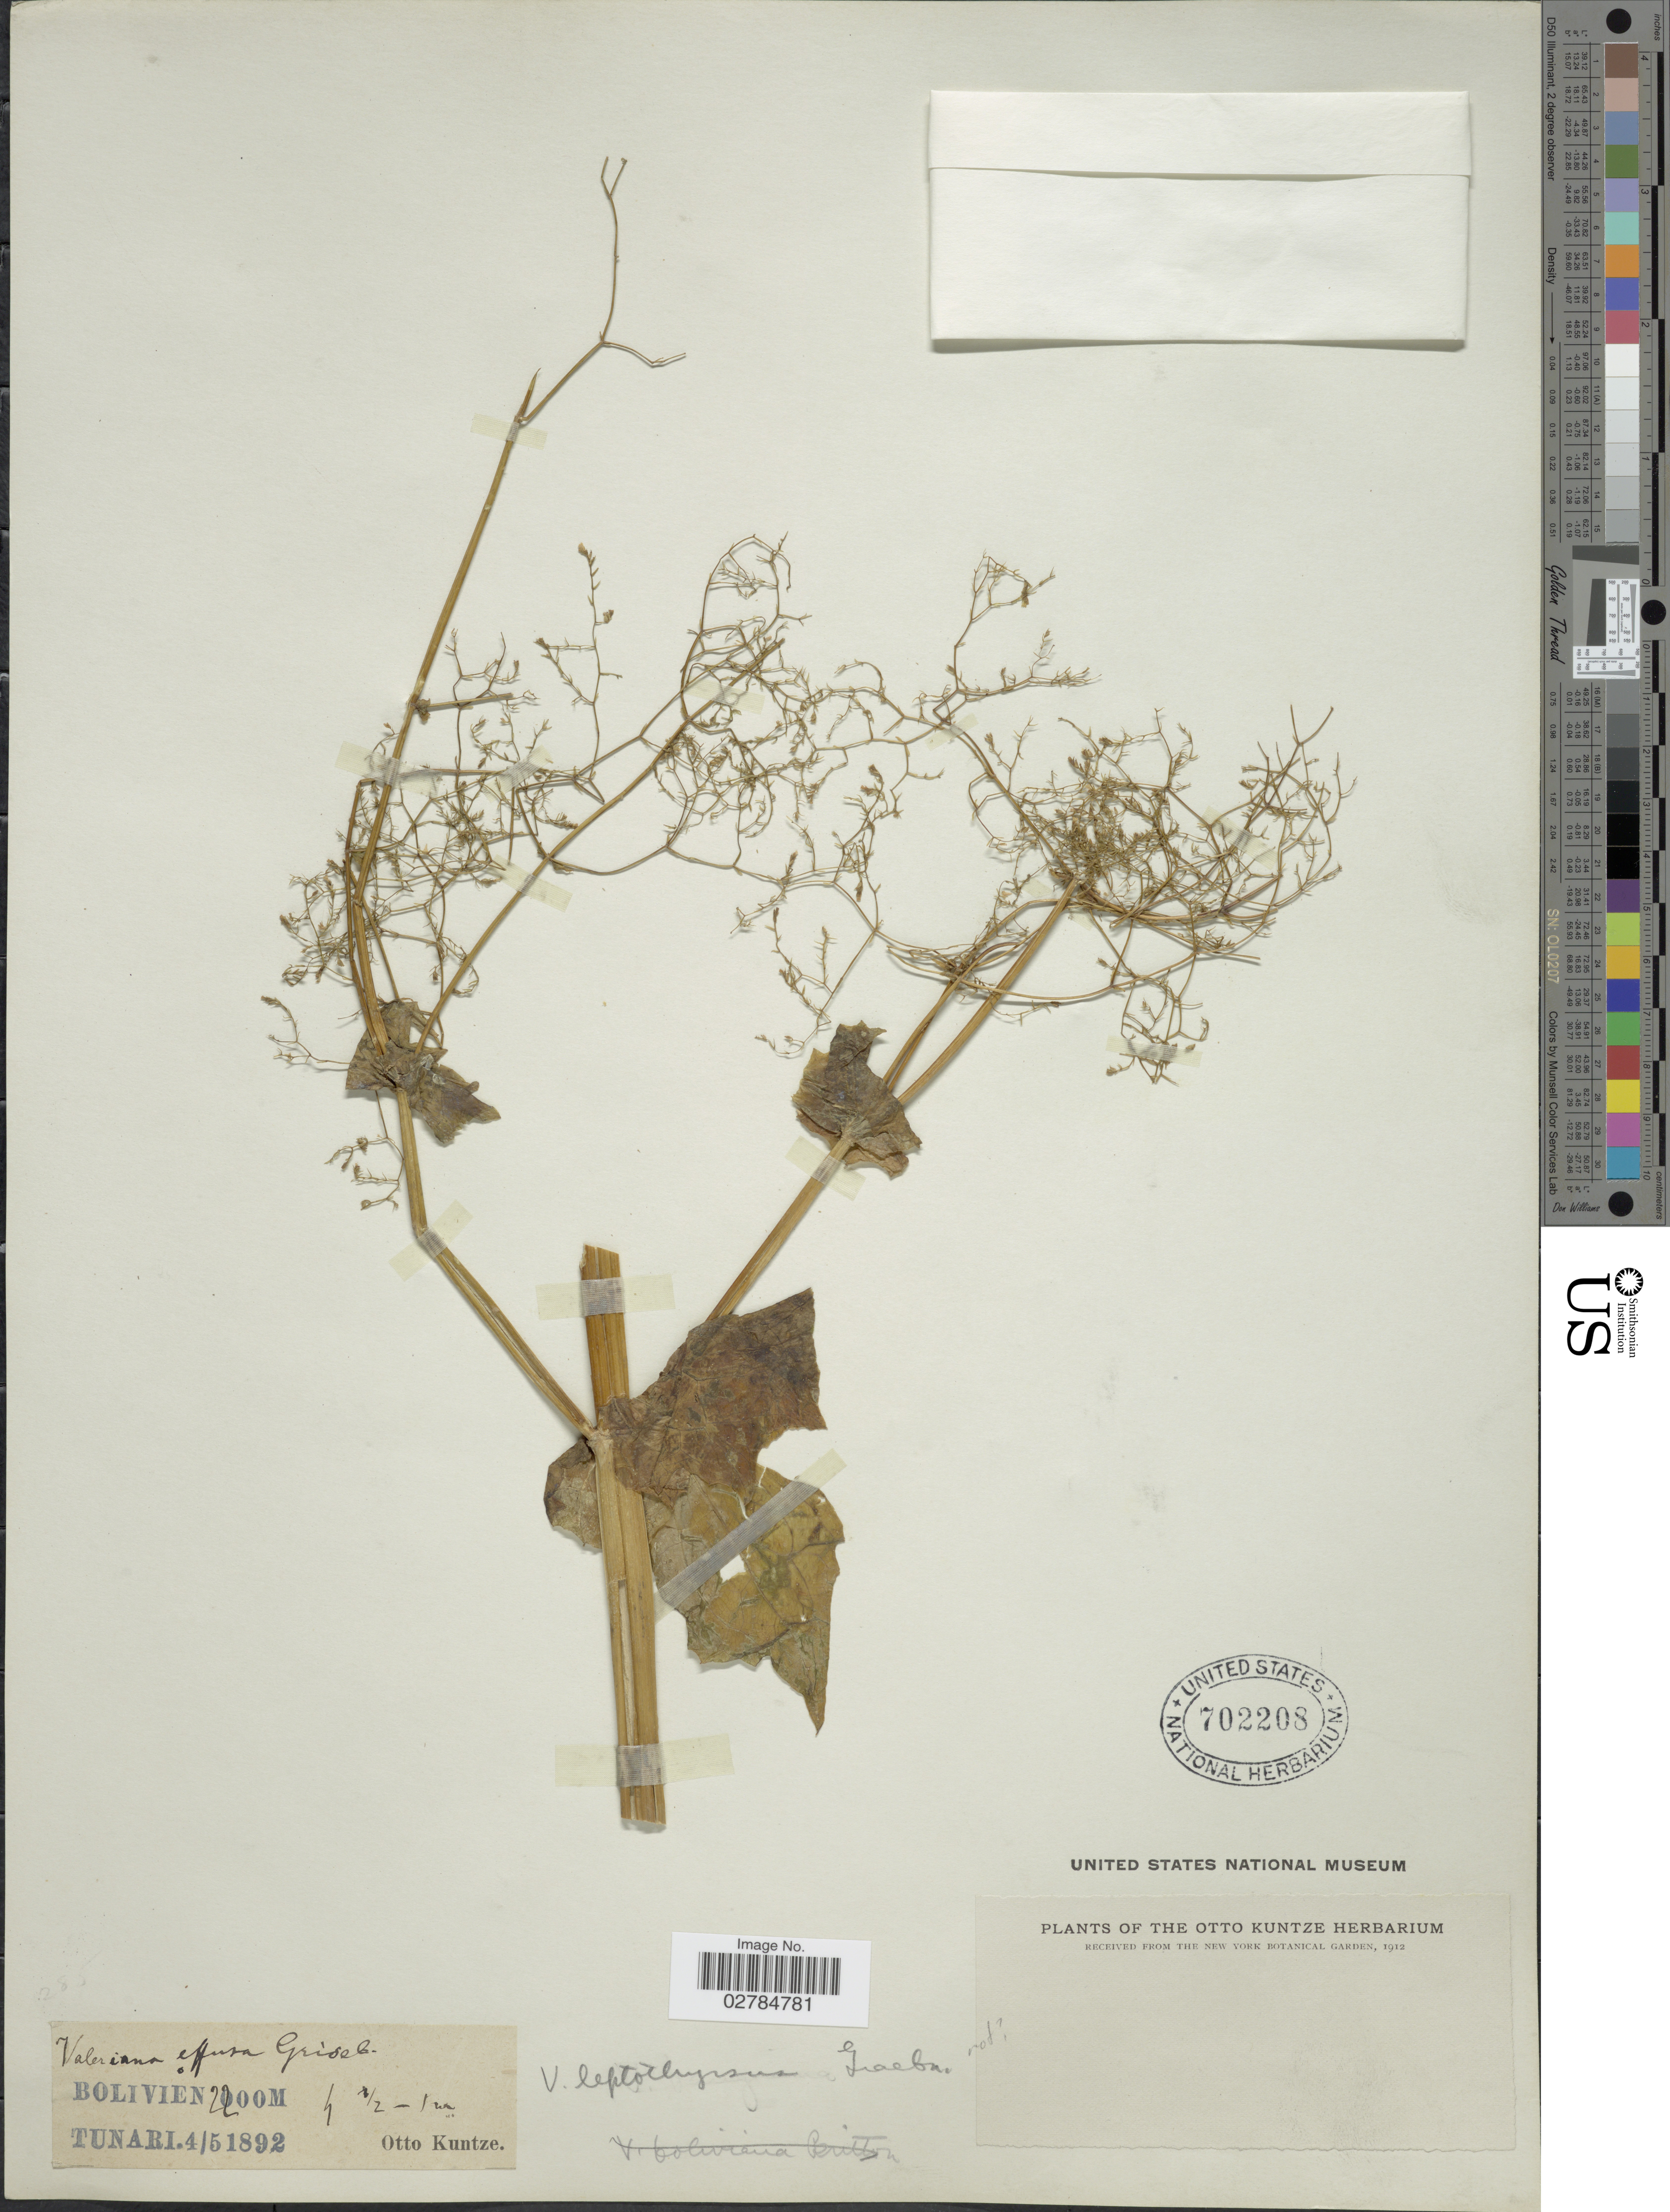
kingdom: Plantae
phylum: Tracheophyta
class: Magnoliopsida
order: Dipsacales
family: Caprifoliaceae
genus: Valeriana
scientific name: Valeriana leptothyrsos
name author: P. Graebn.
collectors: C.E.O. Kuntze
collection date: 1892-05-04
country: Bolivia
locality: Tunari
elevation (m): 2200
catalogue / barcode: US 702208